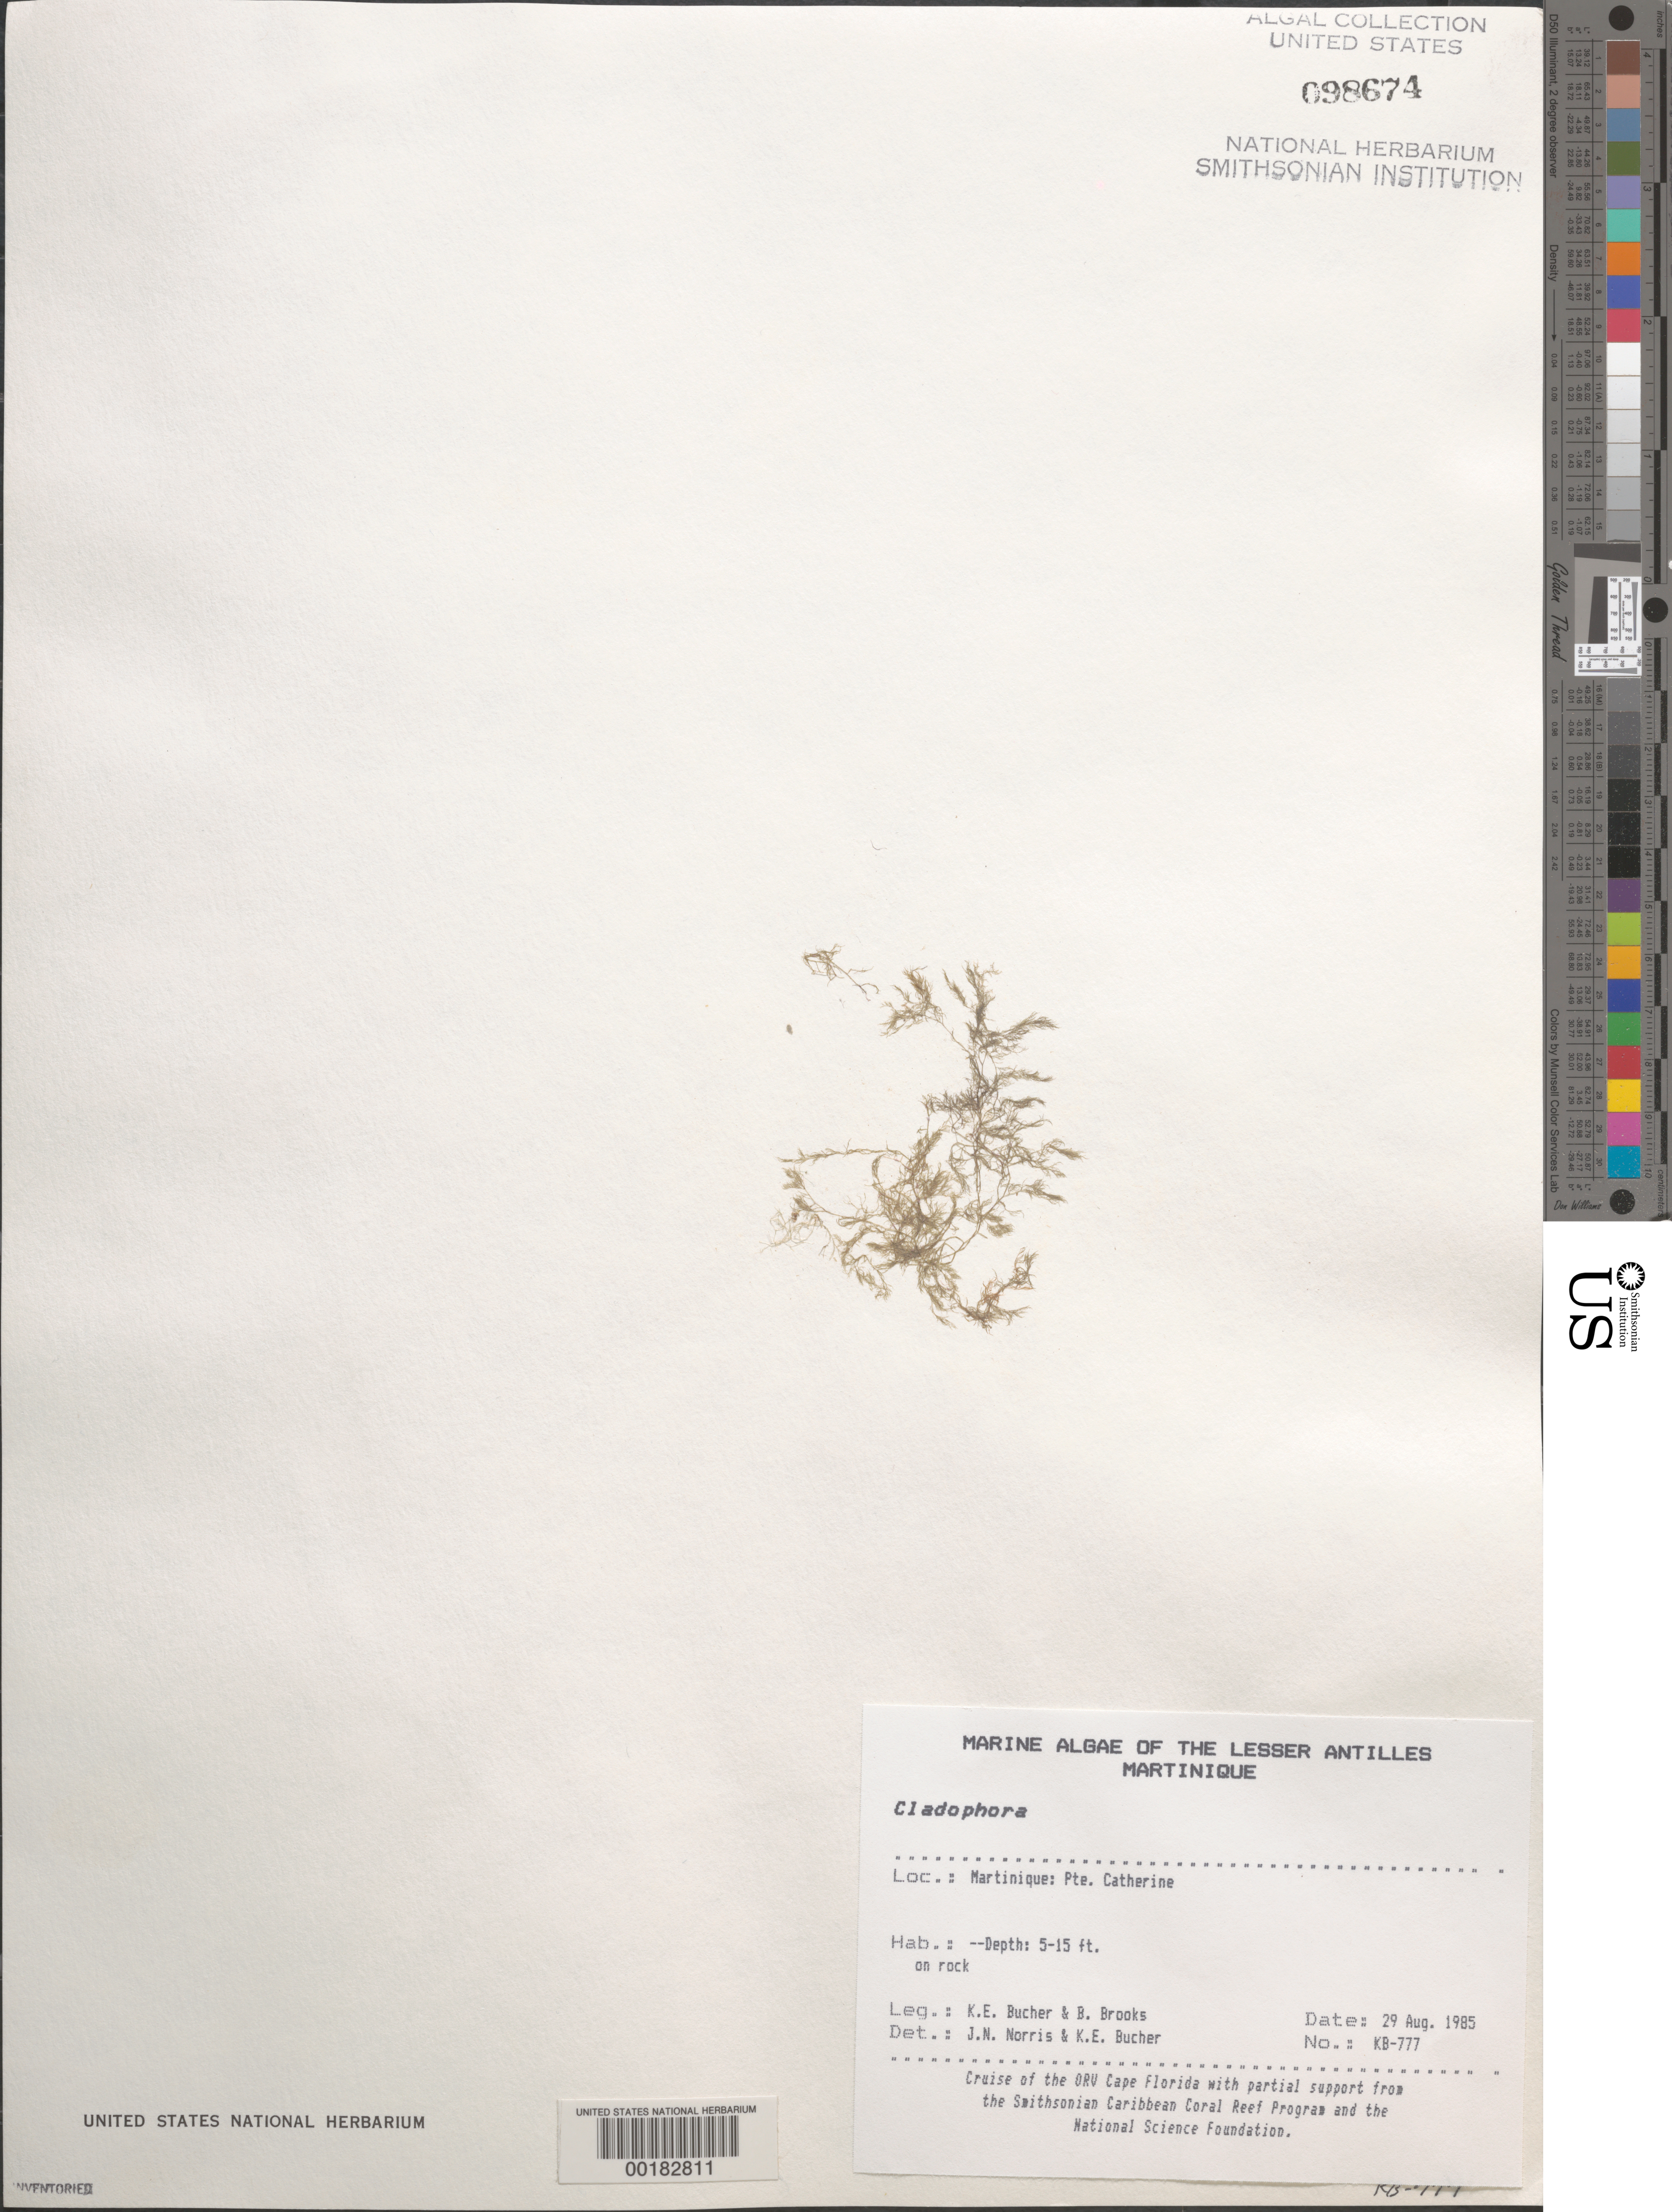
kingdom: Plantae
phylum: Chlorophyta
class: Ulvophyceae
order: Cladophorales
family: Cladophoraceae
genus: Cladophora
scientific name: Cladophora sp.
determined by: Norris, J. N.; Bucher, K. E.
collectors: K. E. Bucher & B. Brooks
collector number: Kb-777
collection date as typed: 29 Aug 1985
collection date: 1985-08-29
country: Martinique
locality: Pointe Catherine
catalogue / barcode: US 98674